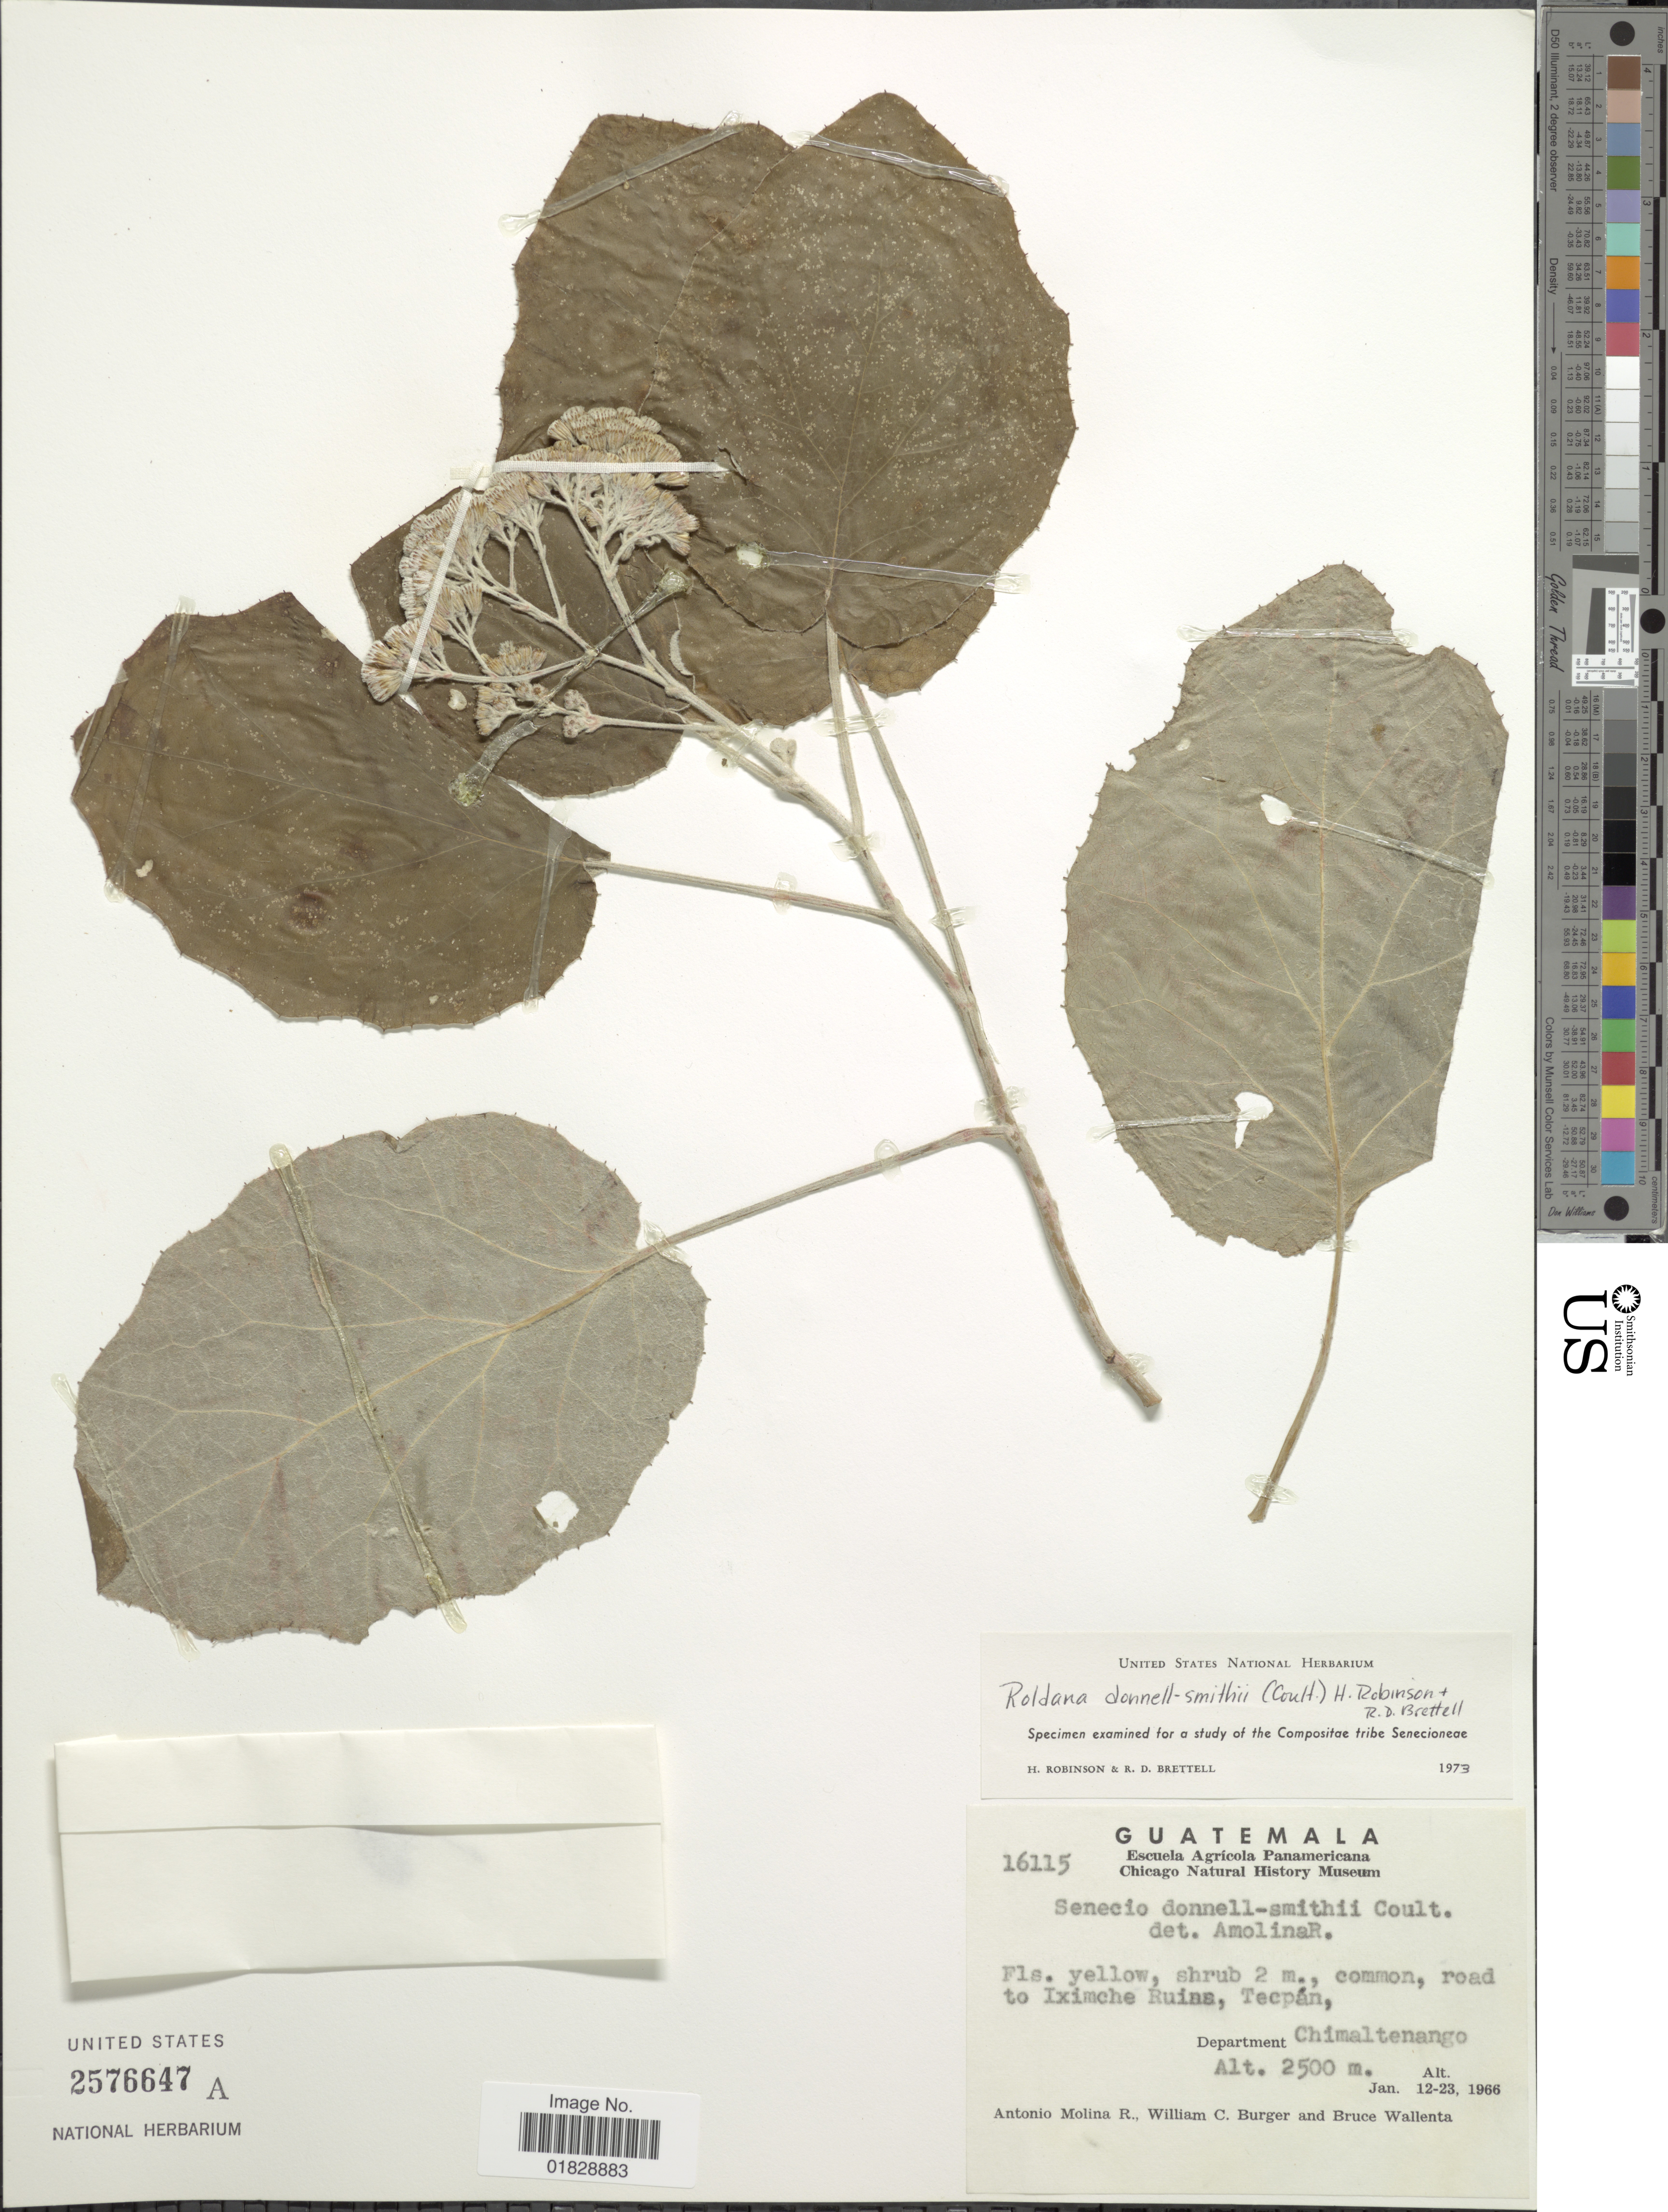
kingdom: Plantae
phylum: Tracheophyta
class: Magnoliopsida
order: Asterales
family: Asteraceae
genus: Roldana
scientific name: Roldana donnell-smithii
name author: (J.M. Coult.) H. Rob. & Brettell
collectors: A. Molina R., W. Burger & B. Wallenta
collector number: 16115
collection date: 1966-01-12/1966-01-23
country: Guatemala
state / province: Chimaltenango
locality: Road to Iximche Ruins, Tecpán, Department Chimaltenango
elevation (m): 2500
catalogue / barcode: US 2576647A